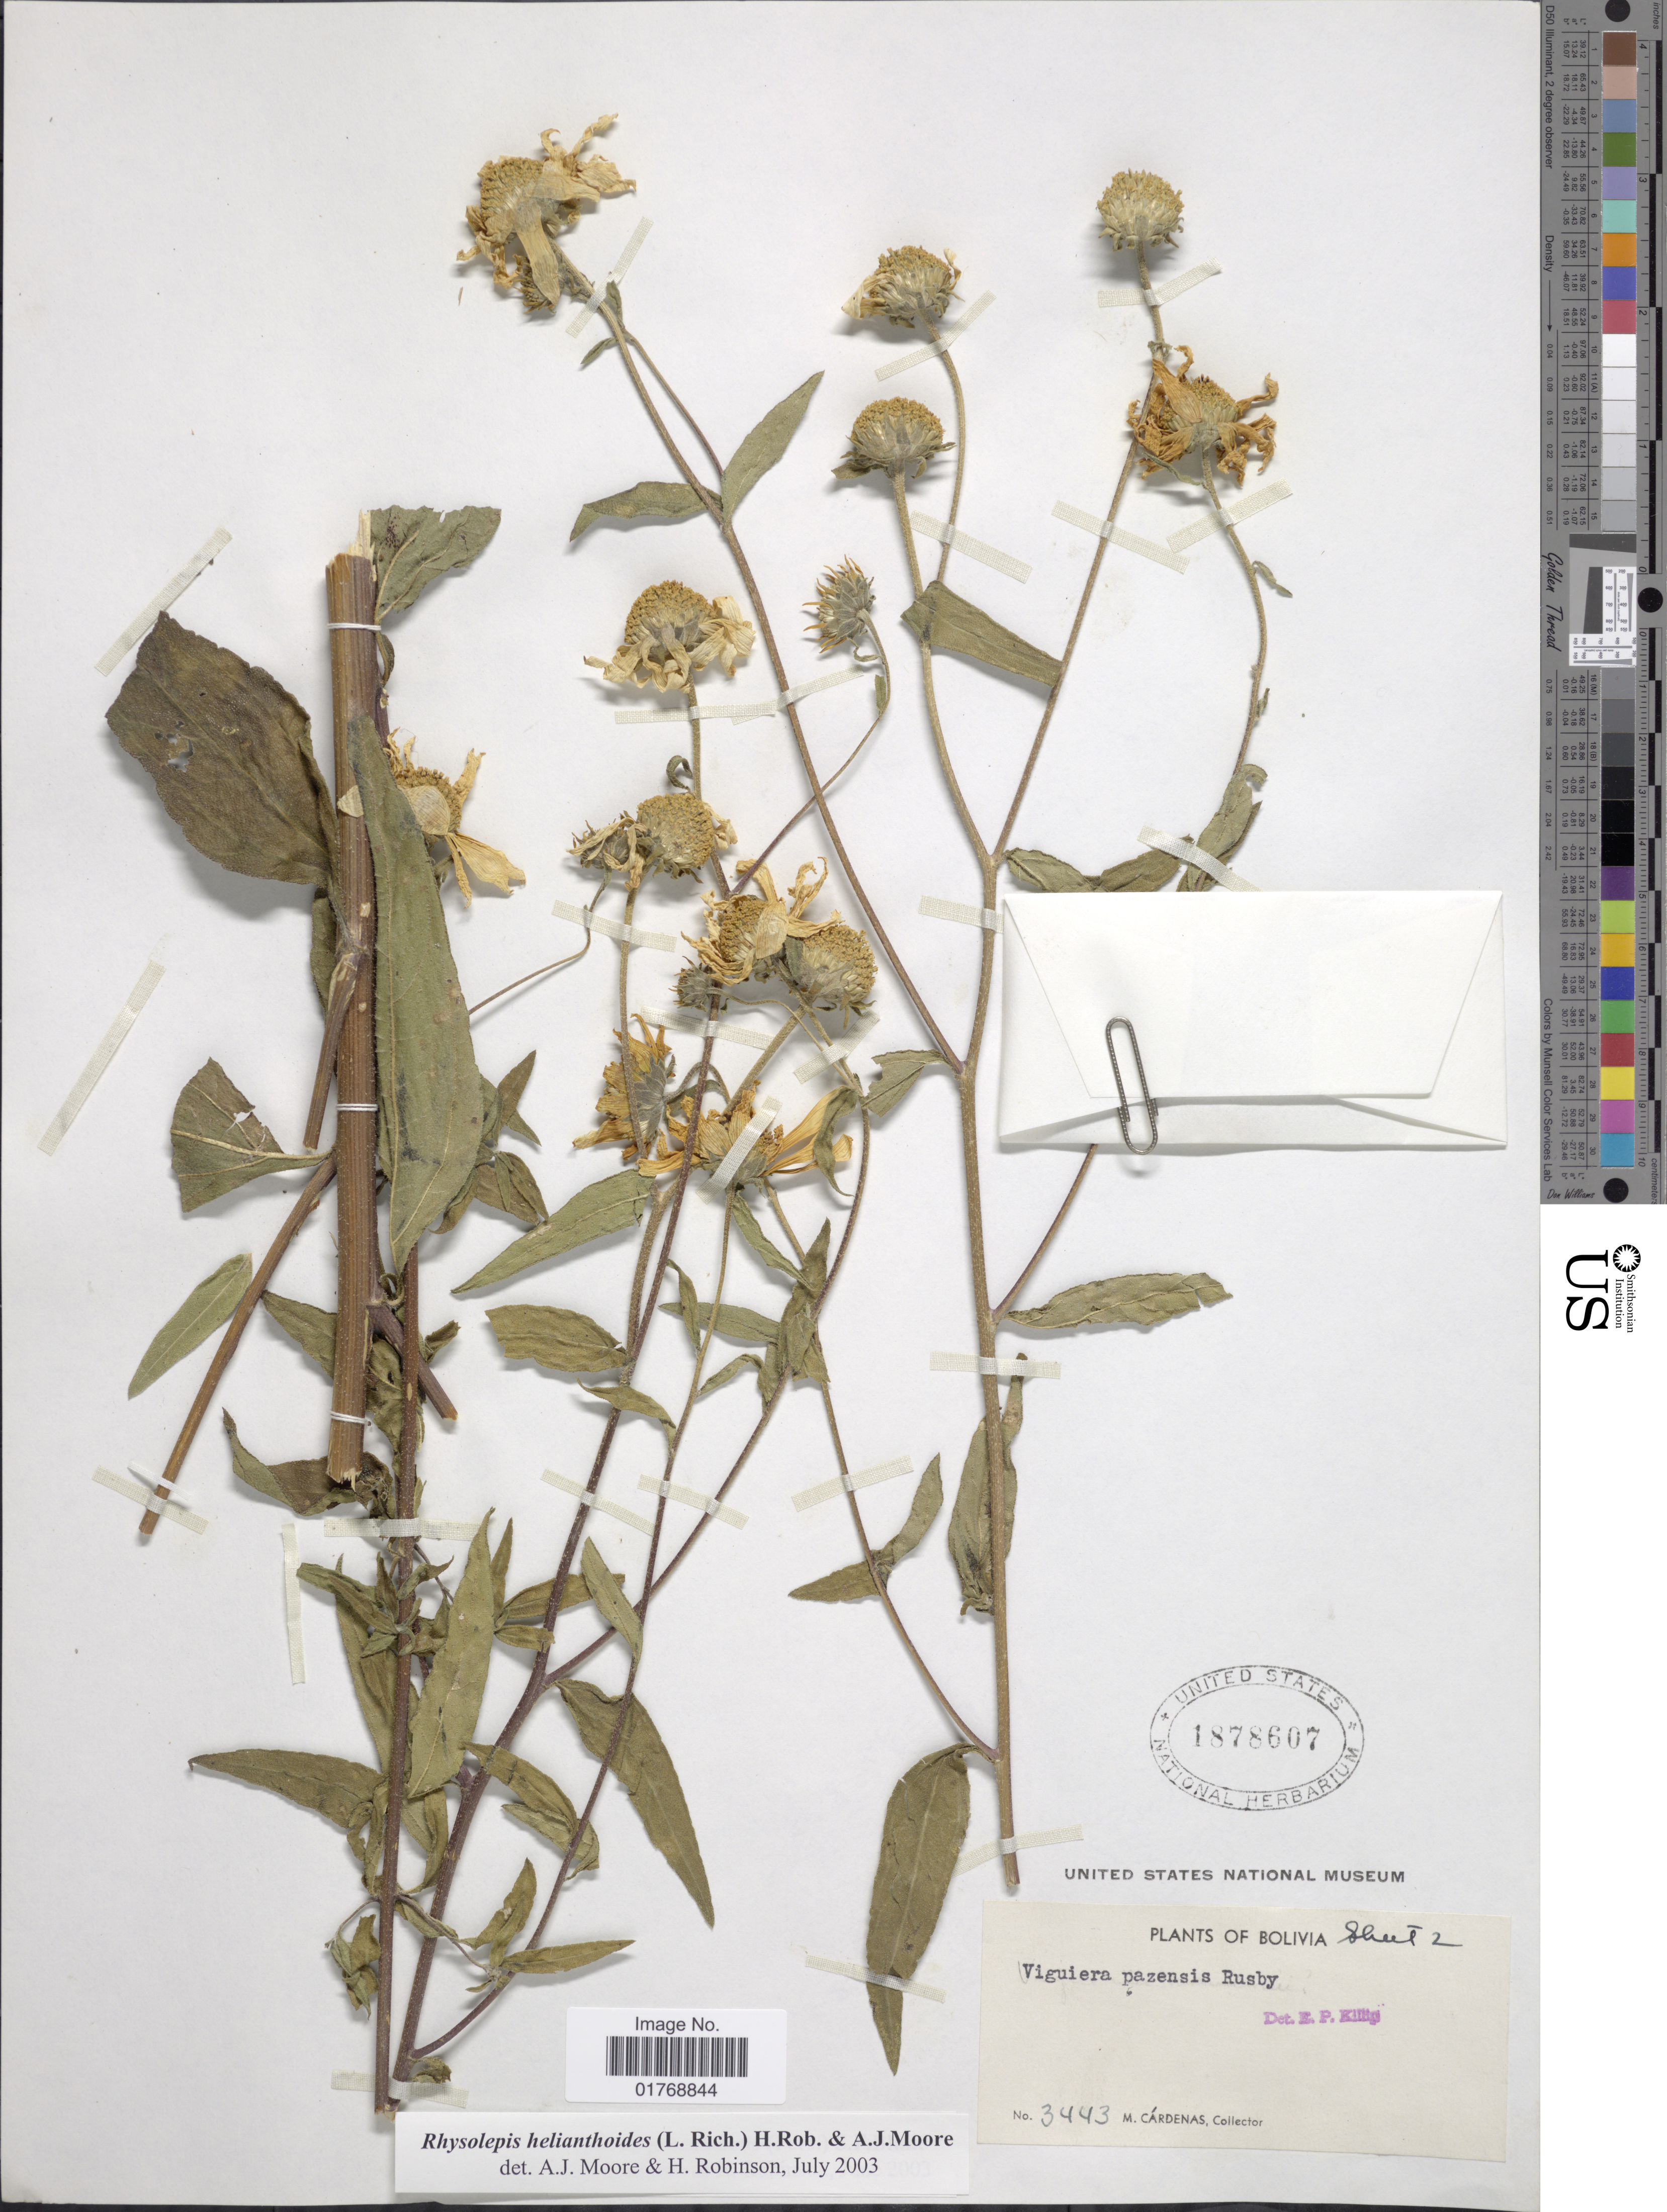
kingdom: Plantae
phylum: Tracheophyta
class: Magnoliopsida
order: Asterales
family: Asteraceae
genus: Viguiera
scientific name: Viguiera procumbens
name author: (Pers.) S.F. Blake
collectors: M. Cárdenas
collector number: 3443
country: Bolivia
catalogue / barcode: US 1878607